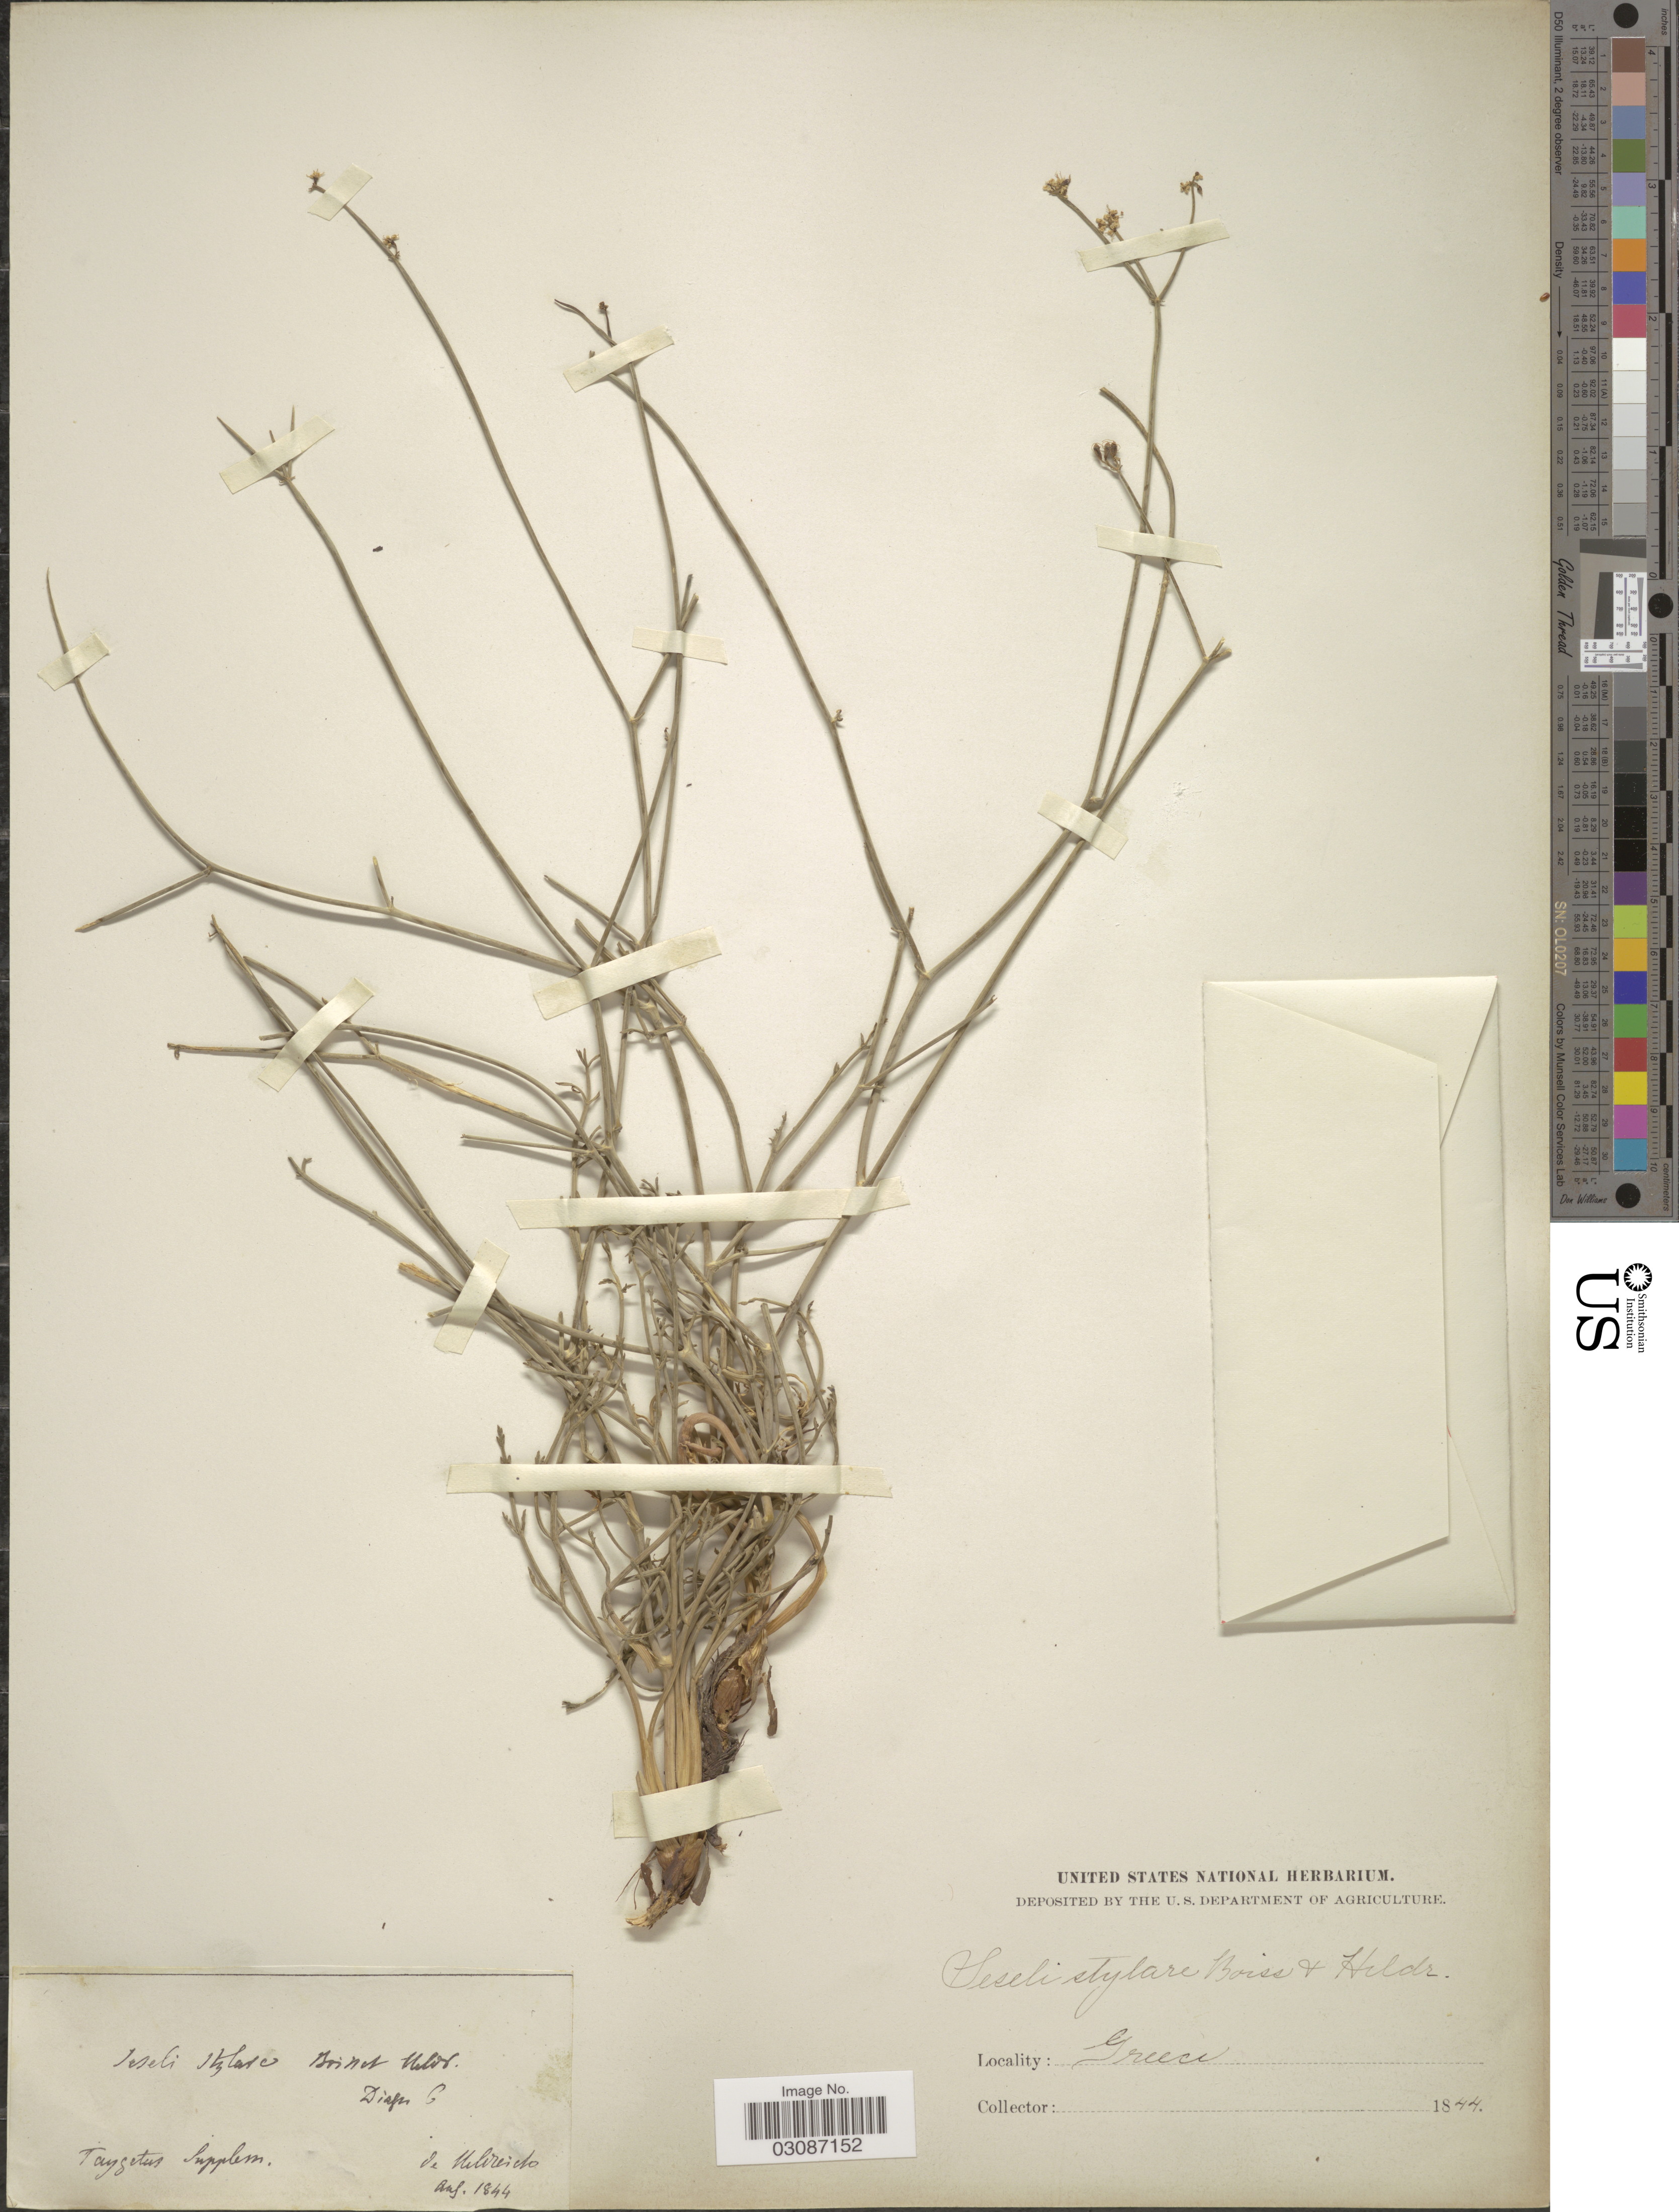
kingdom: Plantae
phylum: Tracheophyta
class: Magnoliopsida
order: Apiales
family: Apiaceae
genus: Seseli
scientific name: Seseli stylare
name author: Boiss. & Heldr.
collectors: -. De Heldreich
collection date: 1844-08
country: Greece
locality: Taygetus Supplem.